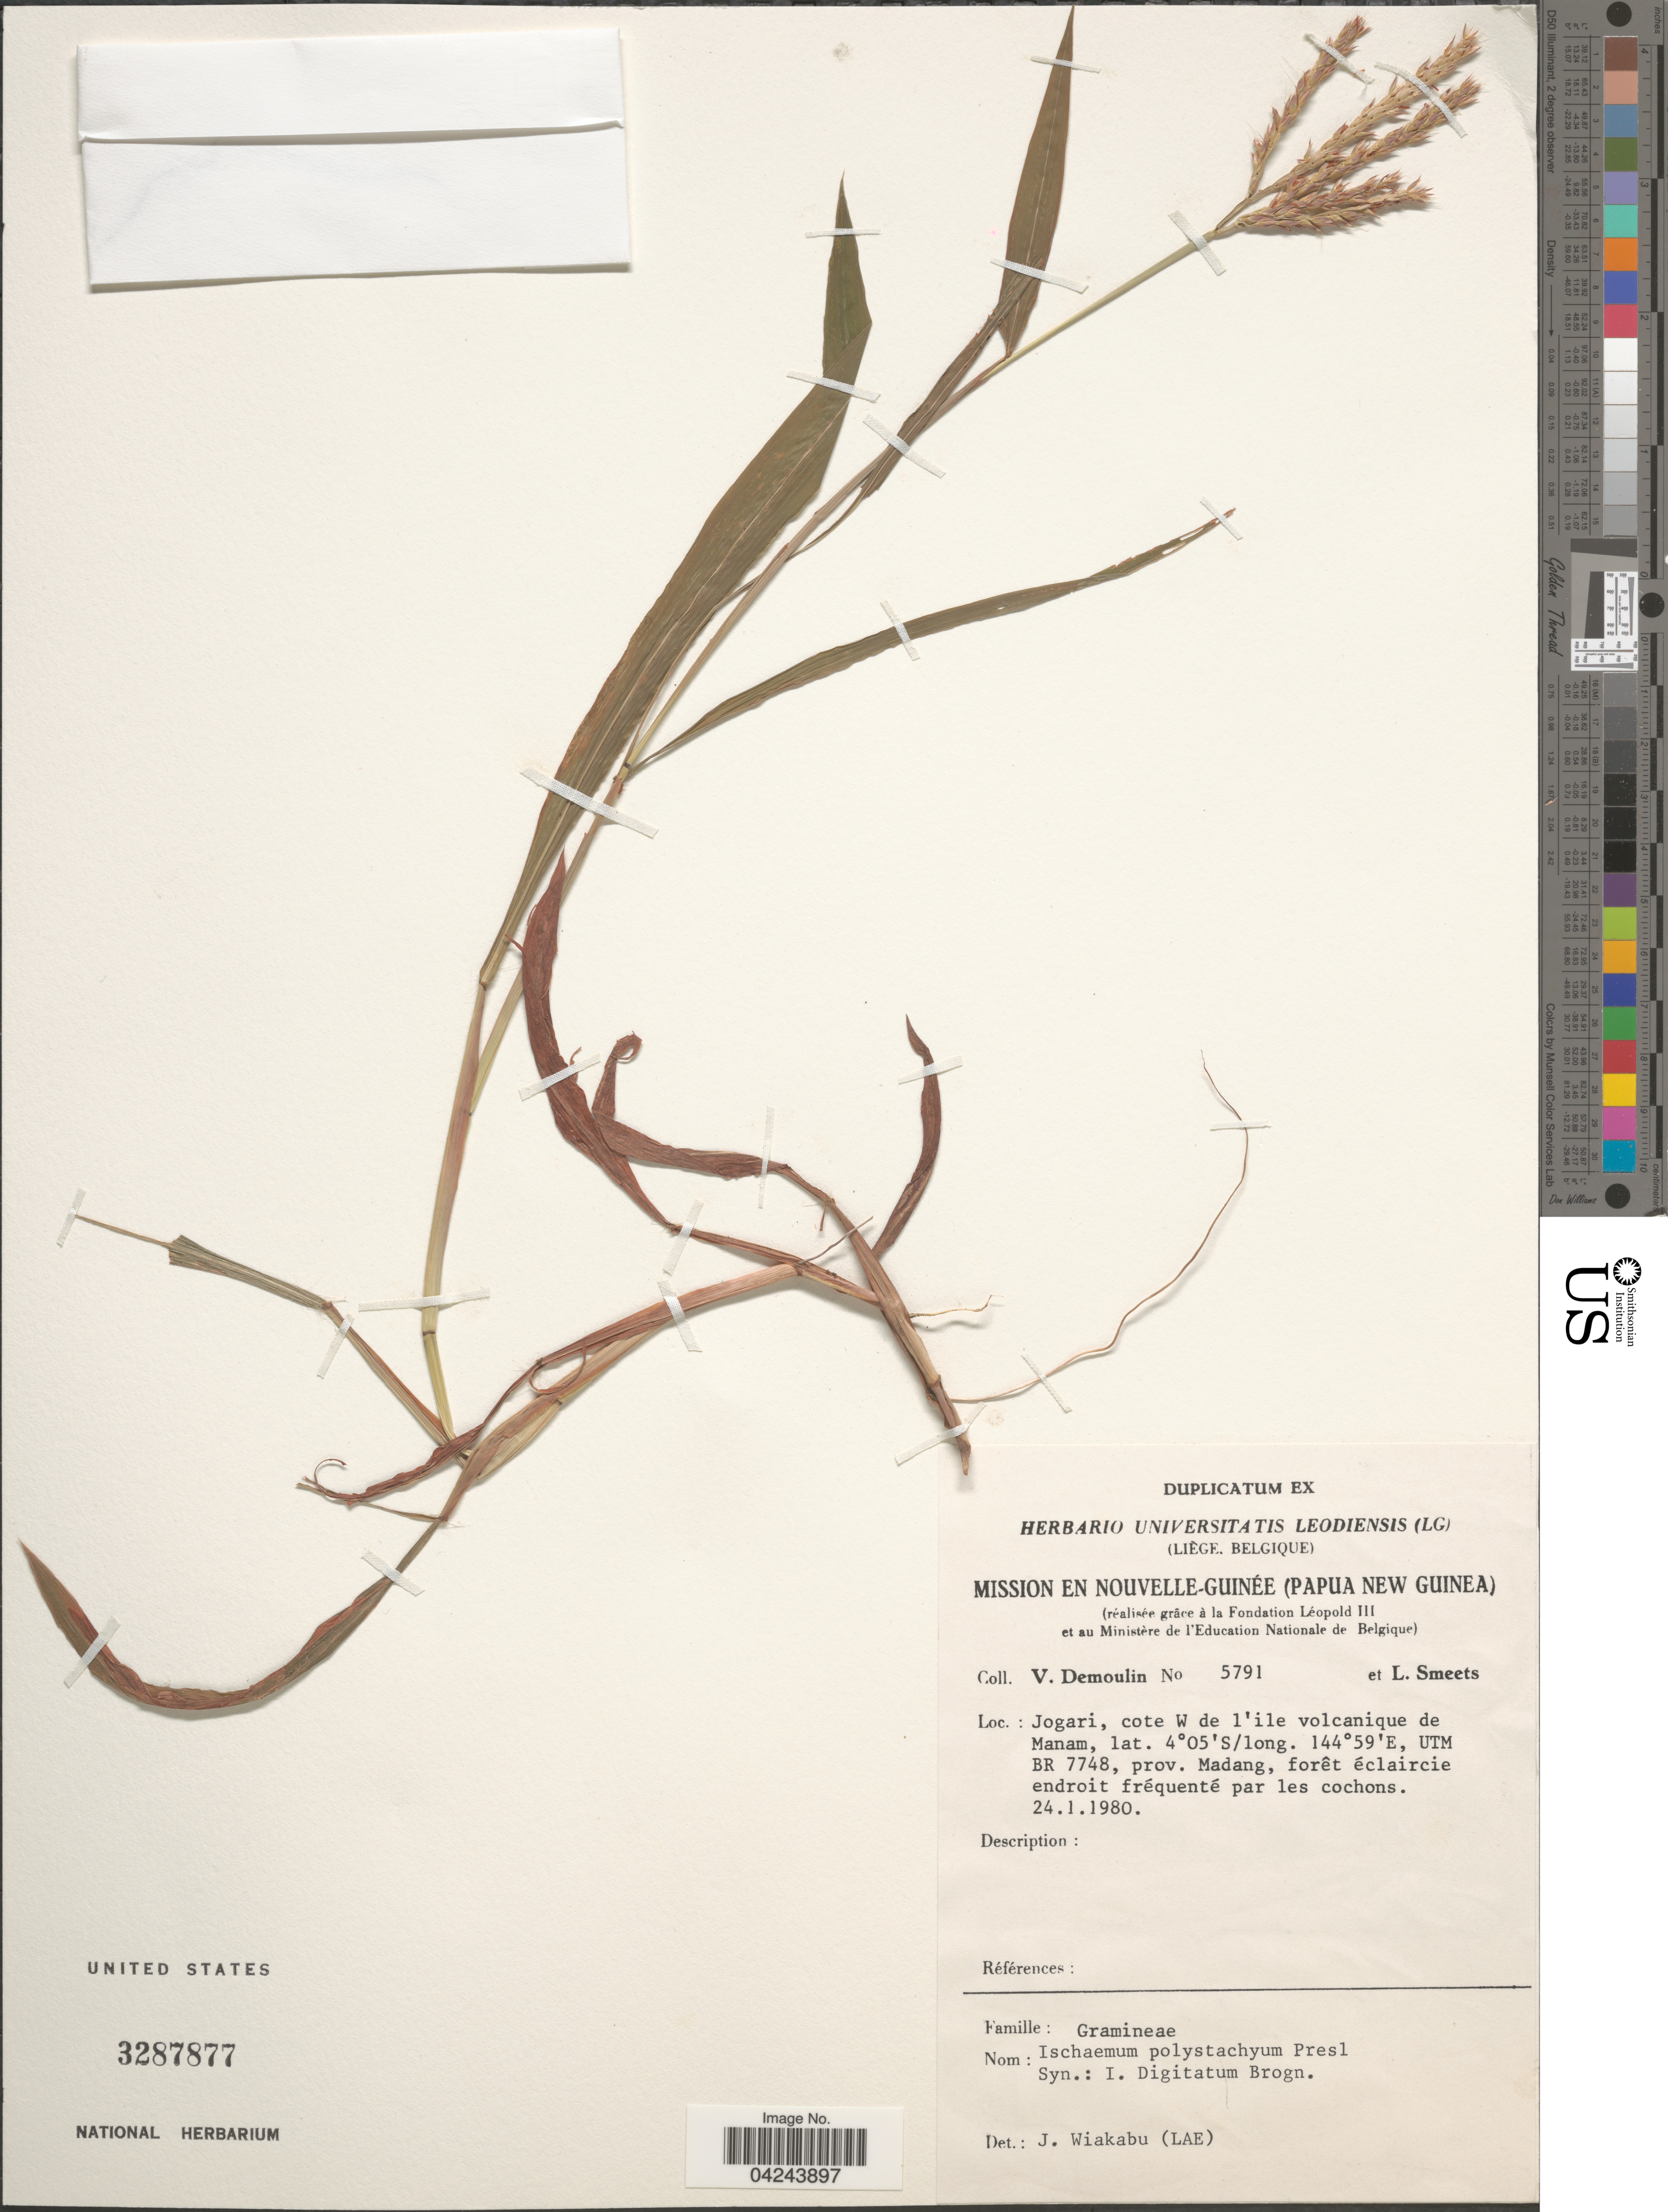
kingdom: Plantae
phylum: Tracheophyta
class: Liliopsida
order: Poales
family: Poaceae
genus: Ischaemum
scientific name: Ischaemum polystachyum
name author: J. Presl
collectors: V. Demoulin & L. Smeets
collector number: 5791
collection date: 1980-01-24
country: Papua New Guinea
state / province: Madang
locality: Mission en Nouvelle-Guinée (Papua New Guinea). Jogari, cote W de l'ile volcanique de Manam, UTM BR 7748, prov. Madang.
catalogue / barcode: US 3287877